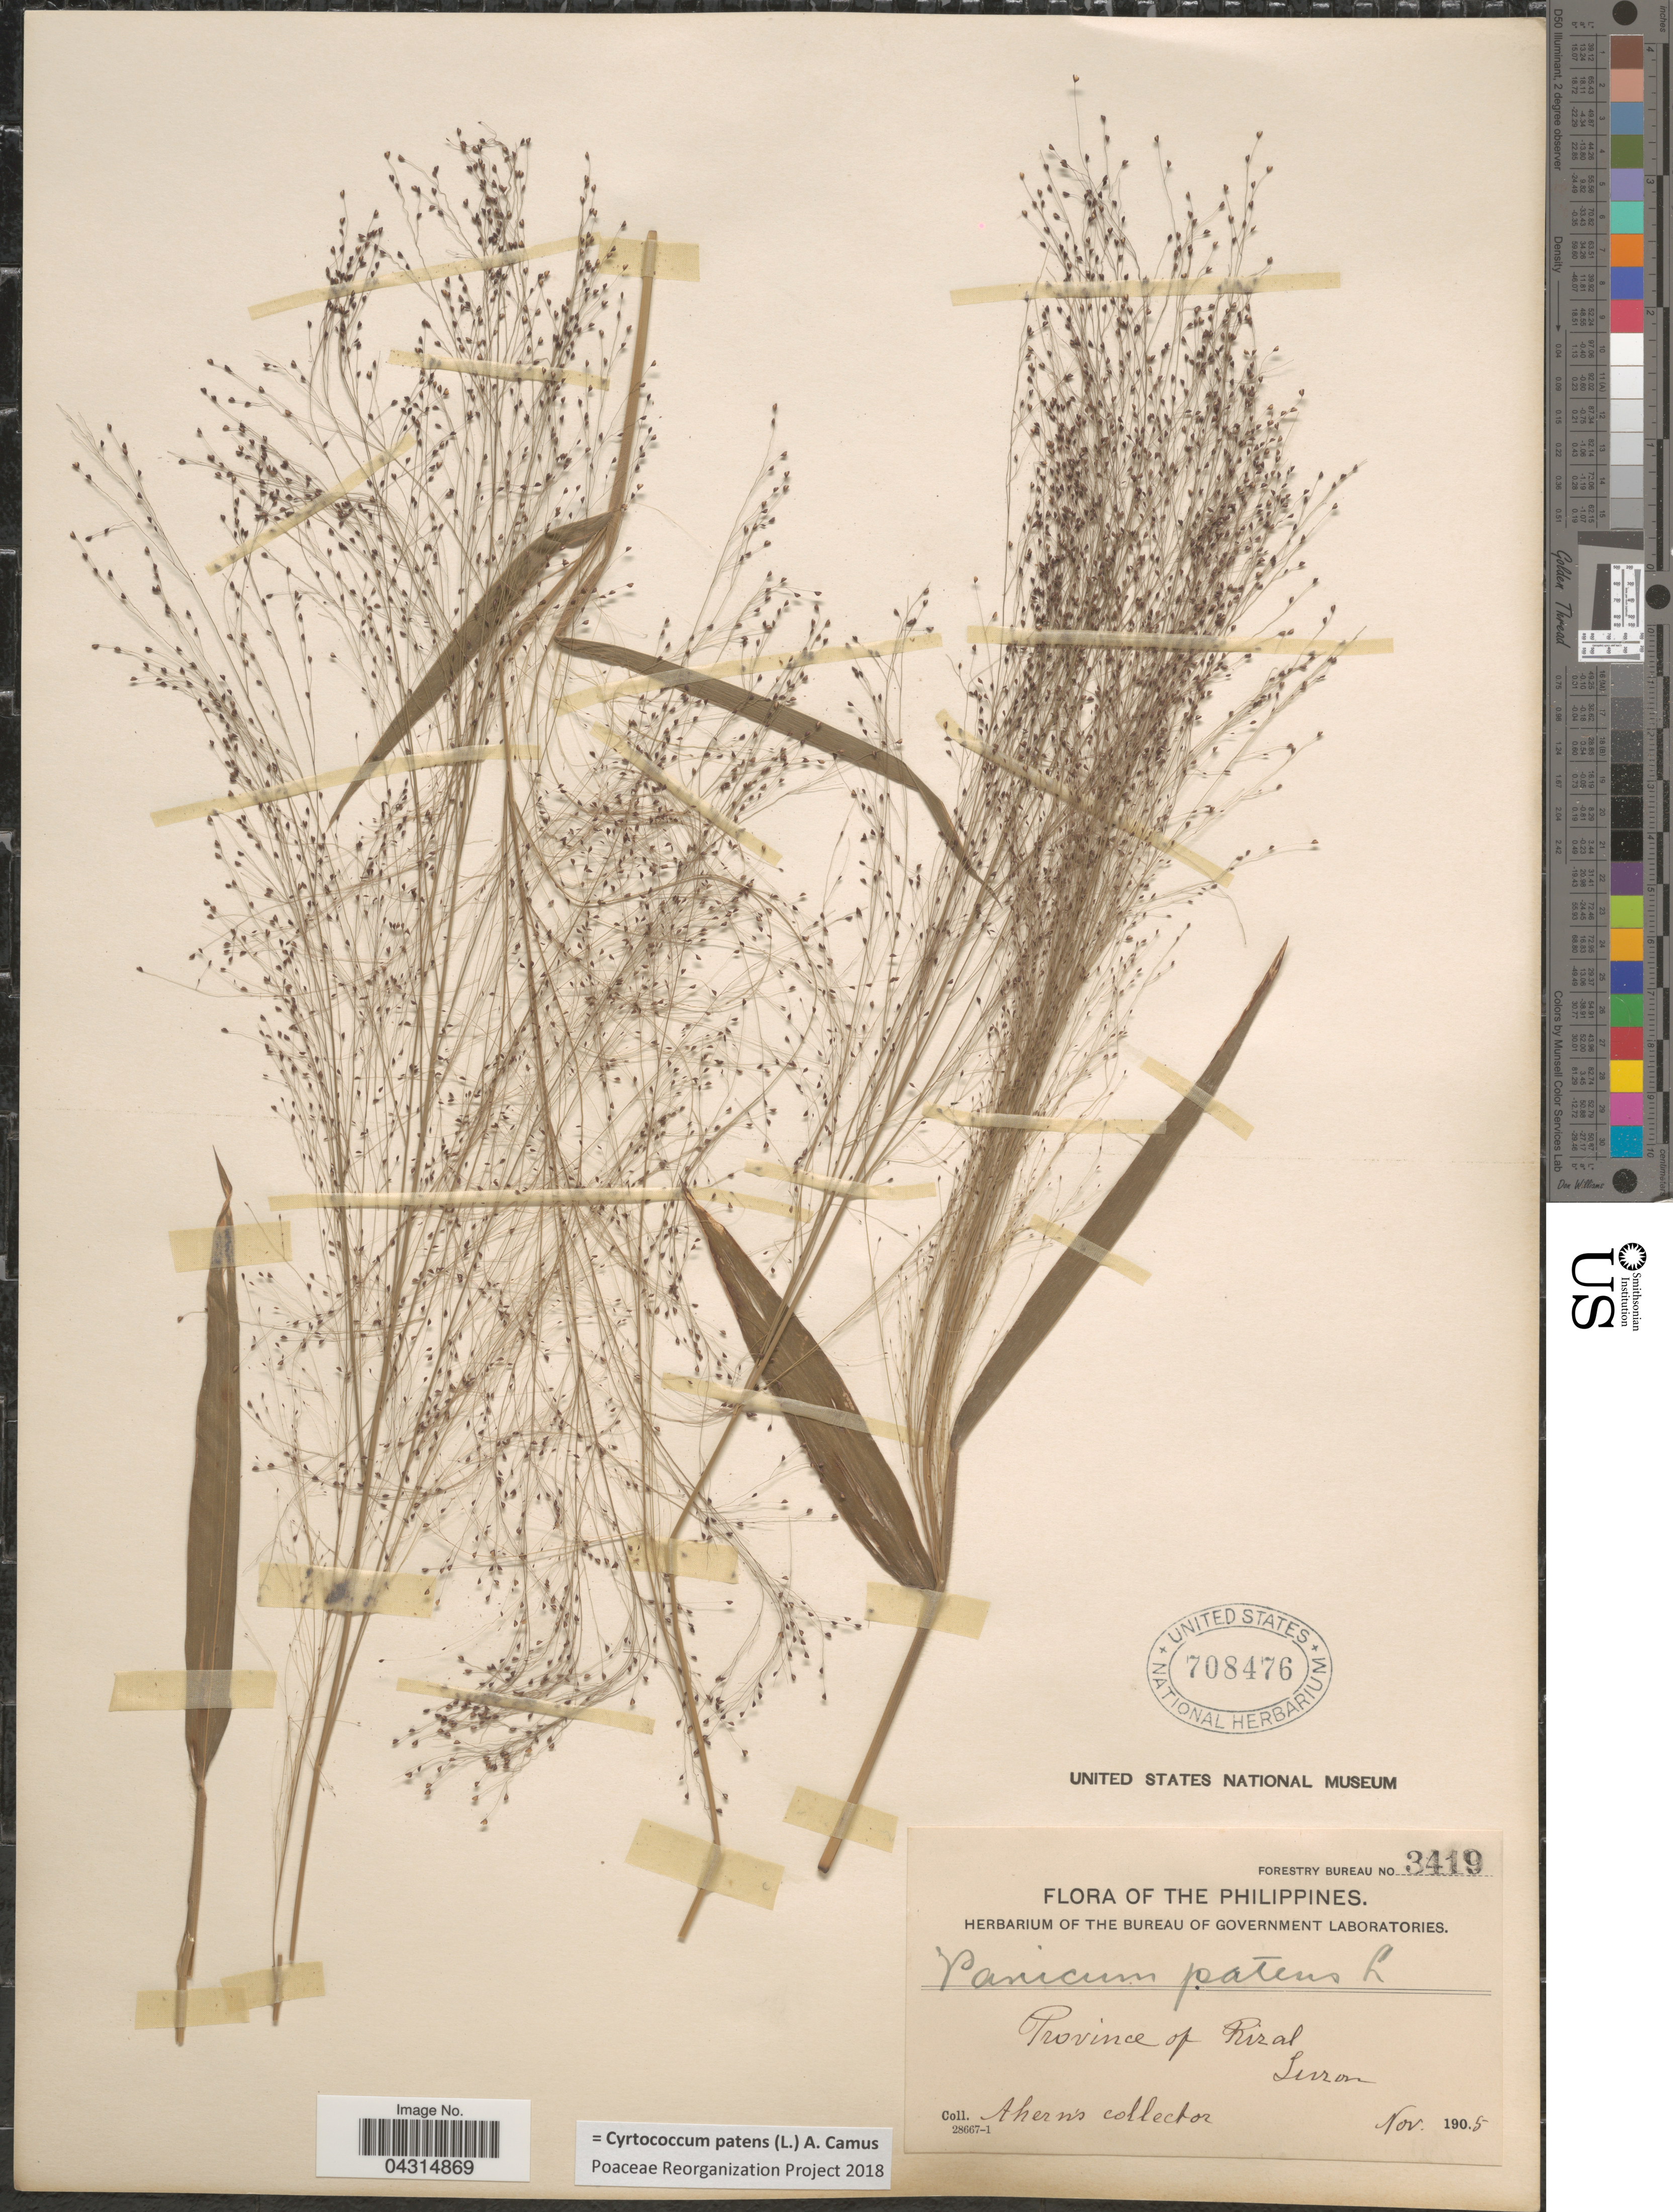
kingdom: Plantae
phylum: Tracheophyta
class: Liliopsida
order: Poales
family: Poaceae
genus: Cyrtococcum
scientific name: Cyrtococcum patens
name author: (L.) A. Camus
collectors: Ahern's collector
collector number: Forestry Bureau 3419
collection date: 1905-11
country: Philippines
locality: Province of Rizal. Luzon.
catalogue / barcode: US 708476